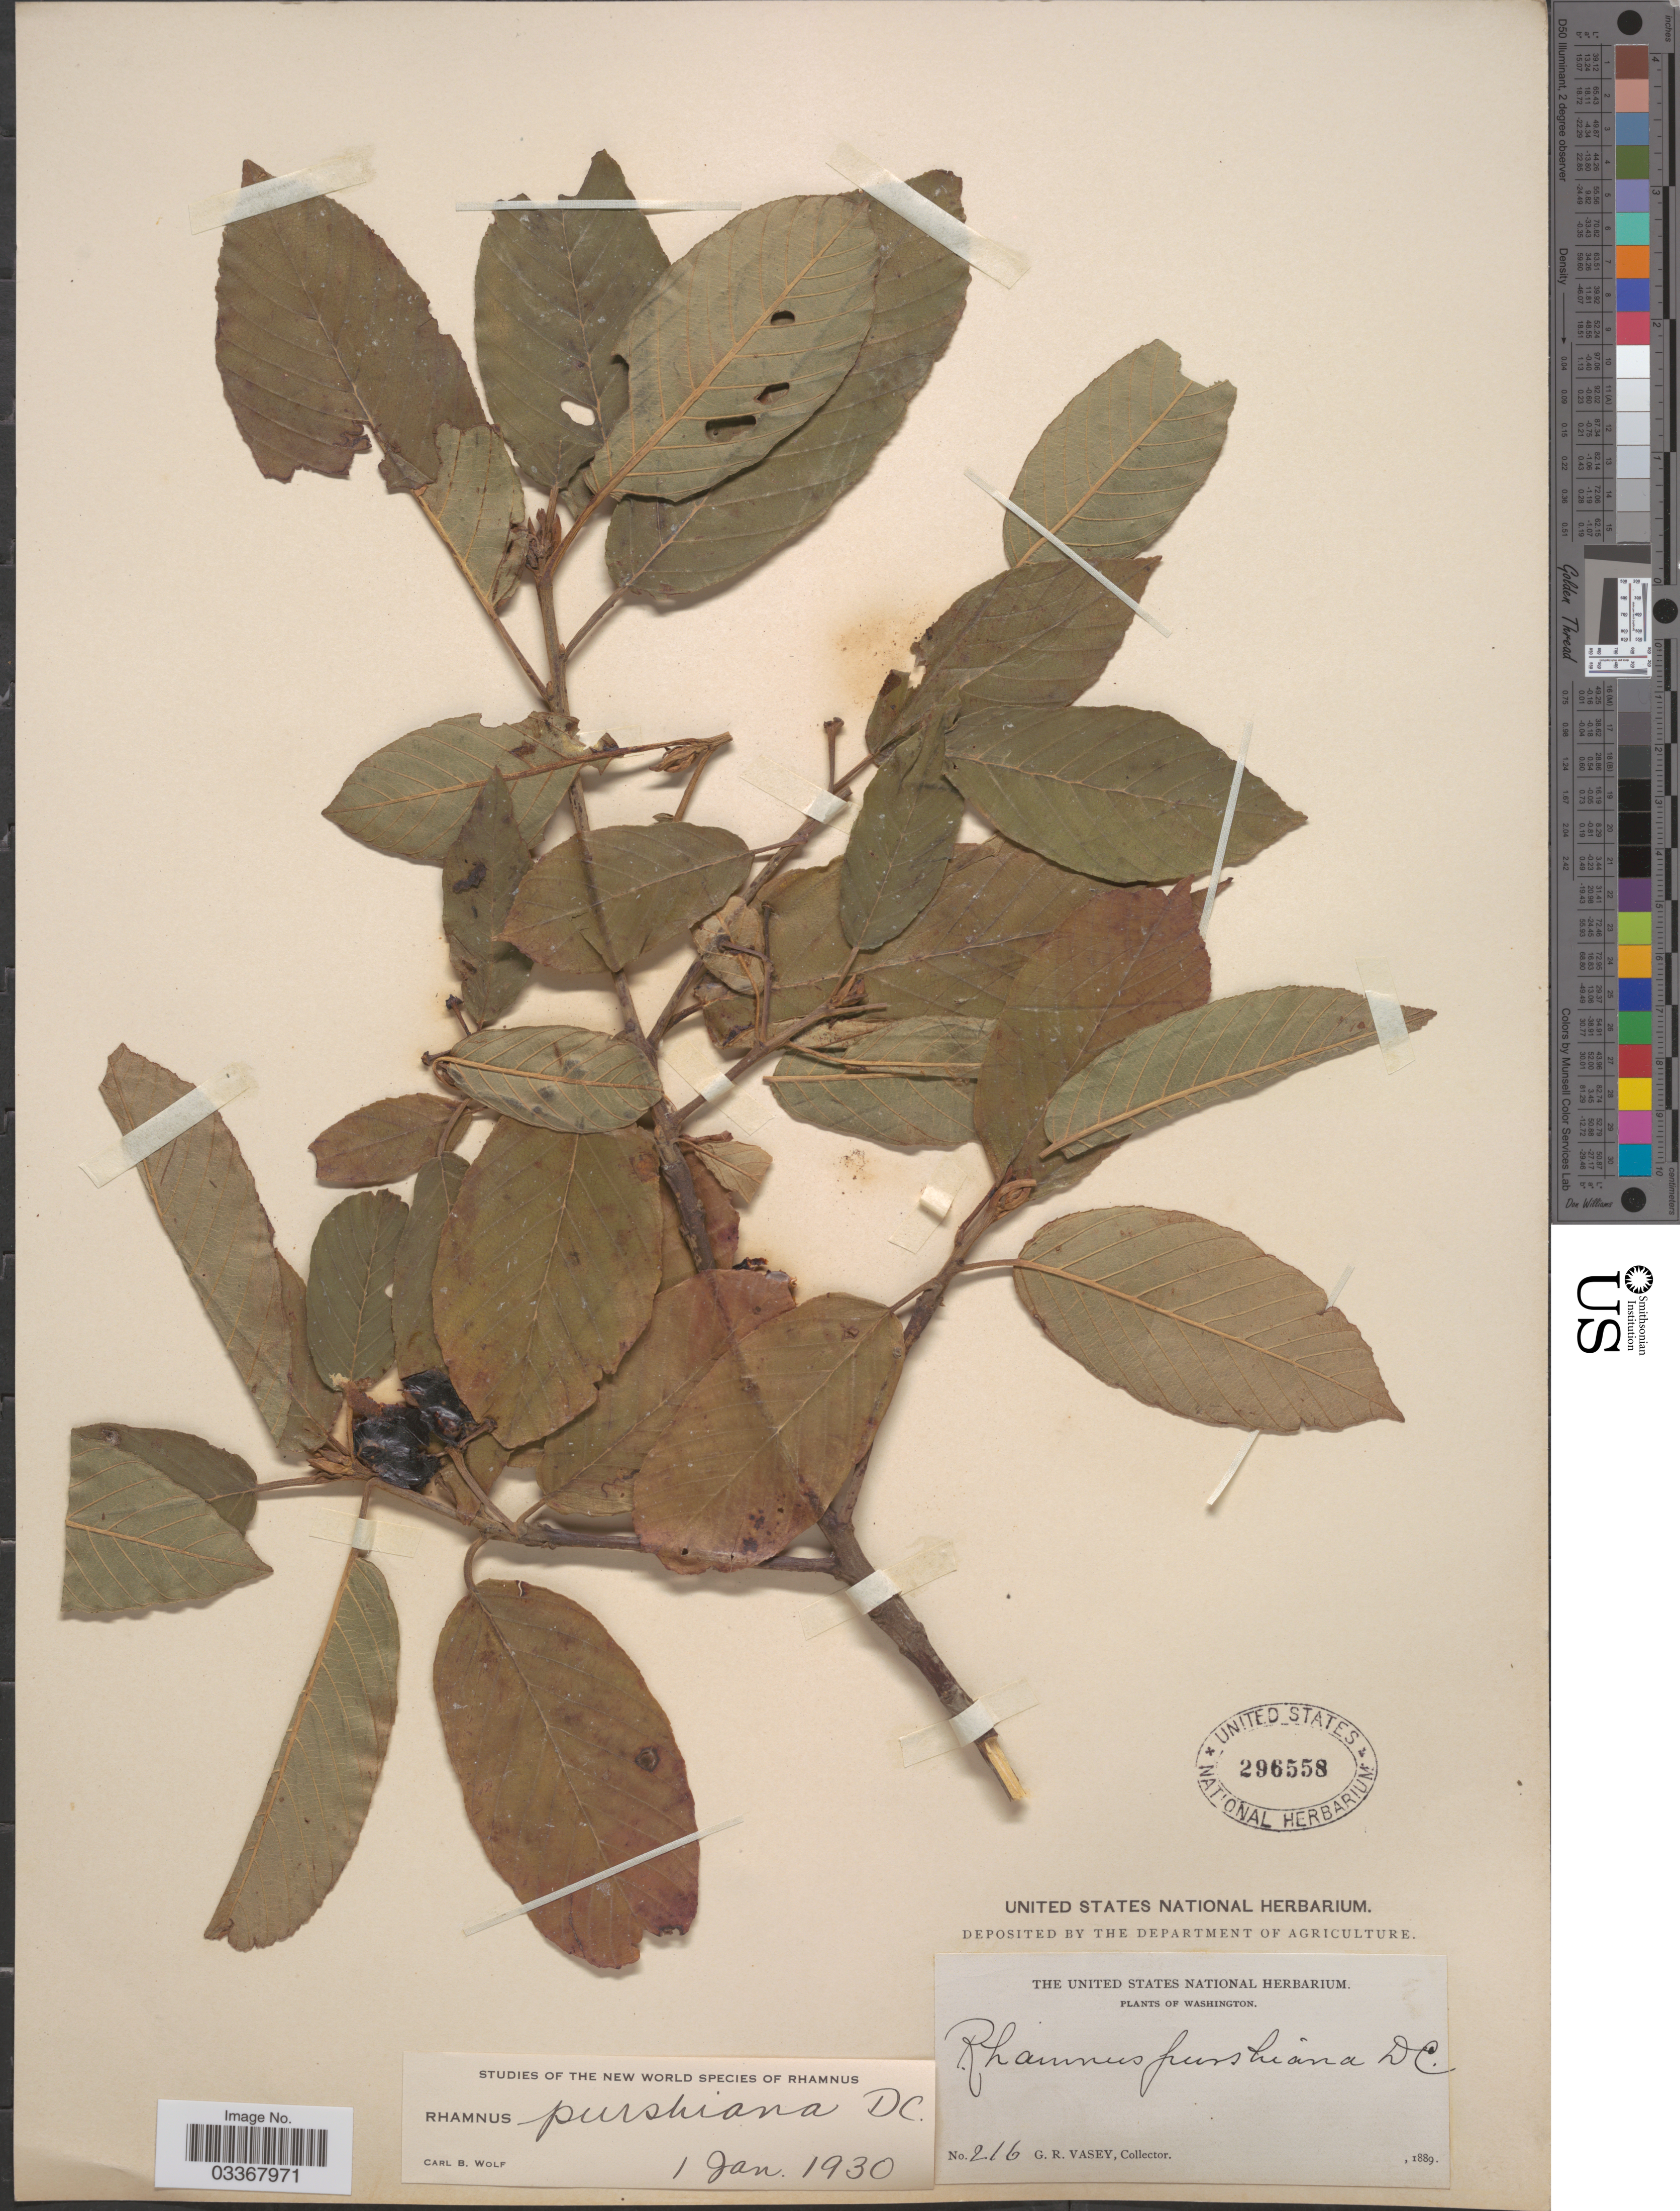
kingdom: Plantae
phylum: Tracheophyta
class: Magnoliopsida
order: Rosales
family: Rhamnaceae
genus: Frangula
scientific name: Frangula purshiana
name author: (DC.) A. Gray ex J.G. Cooper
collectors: G. R. Vasey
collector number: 216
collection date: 1889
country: United States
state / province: Washington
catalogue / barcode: US 296558